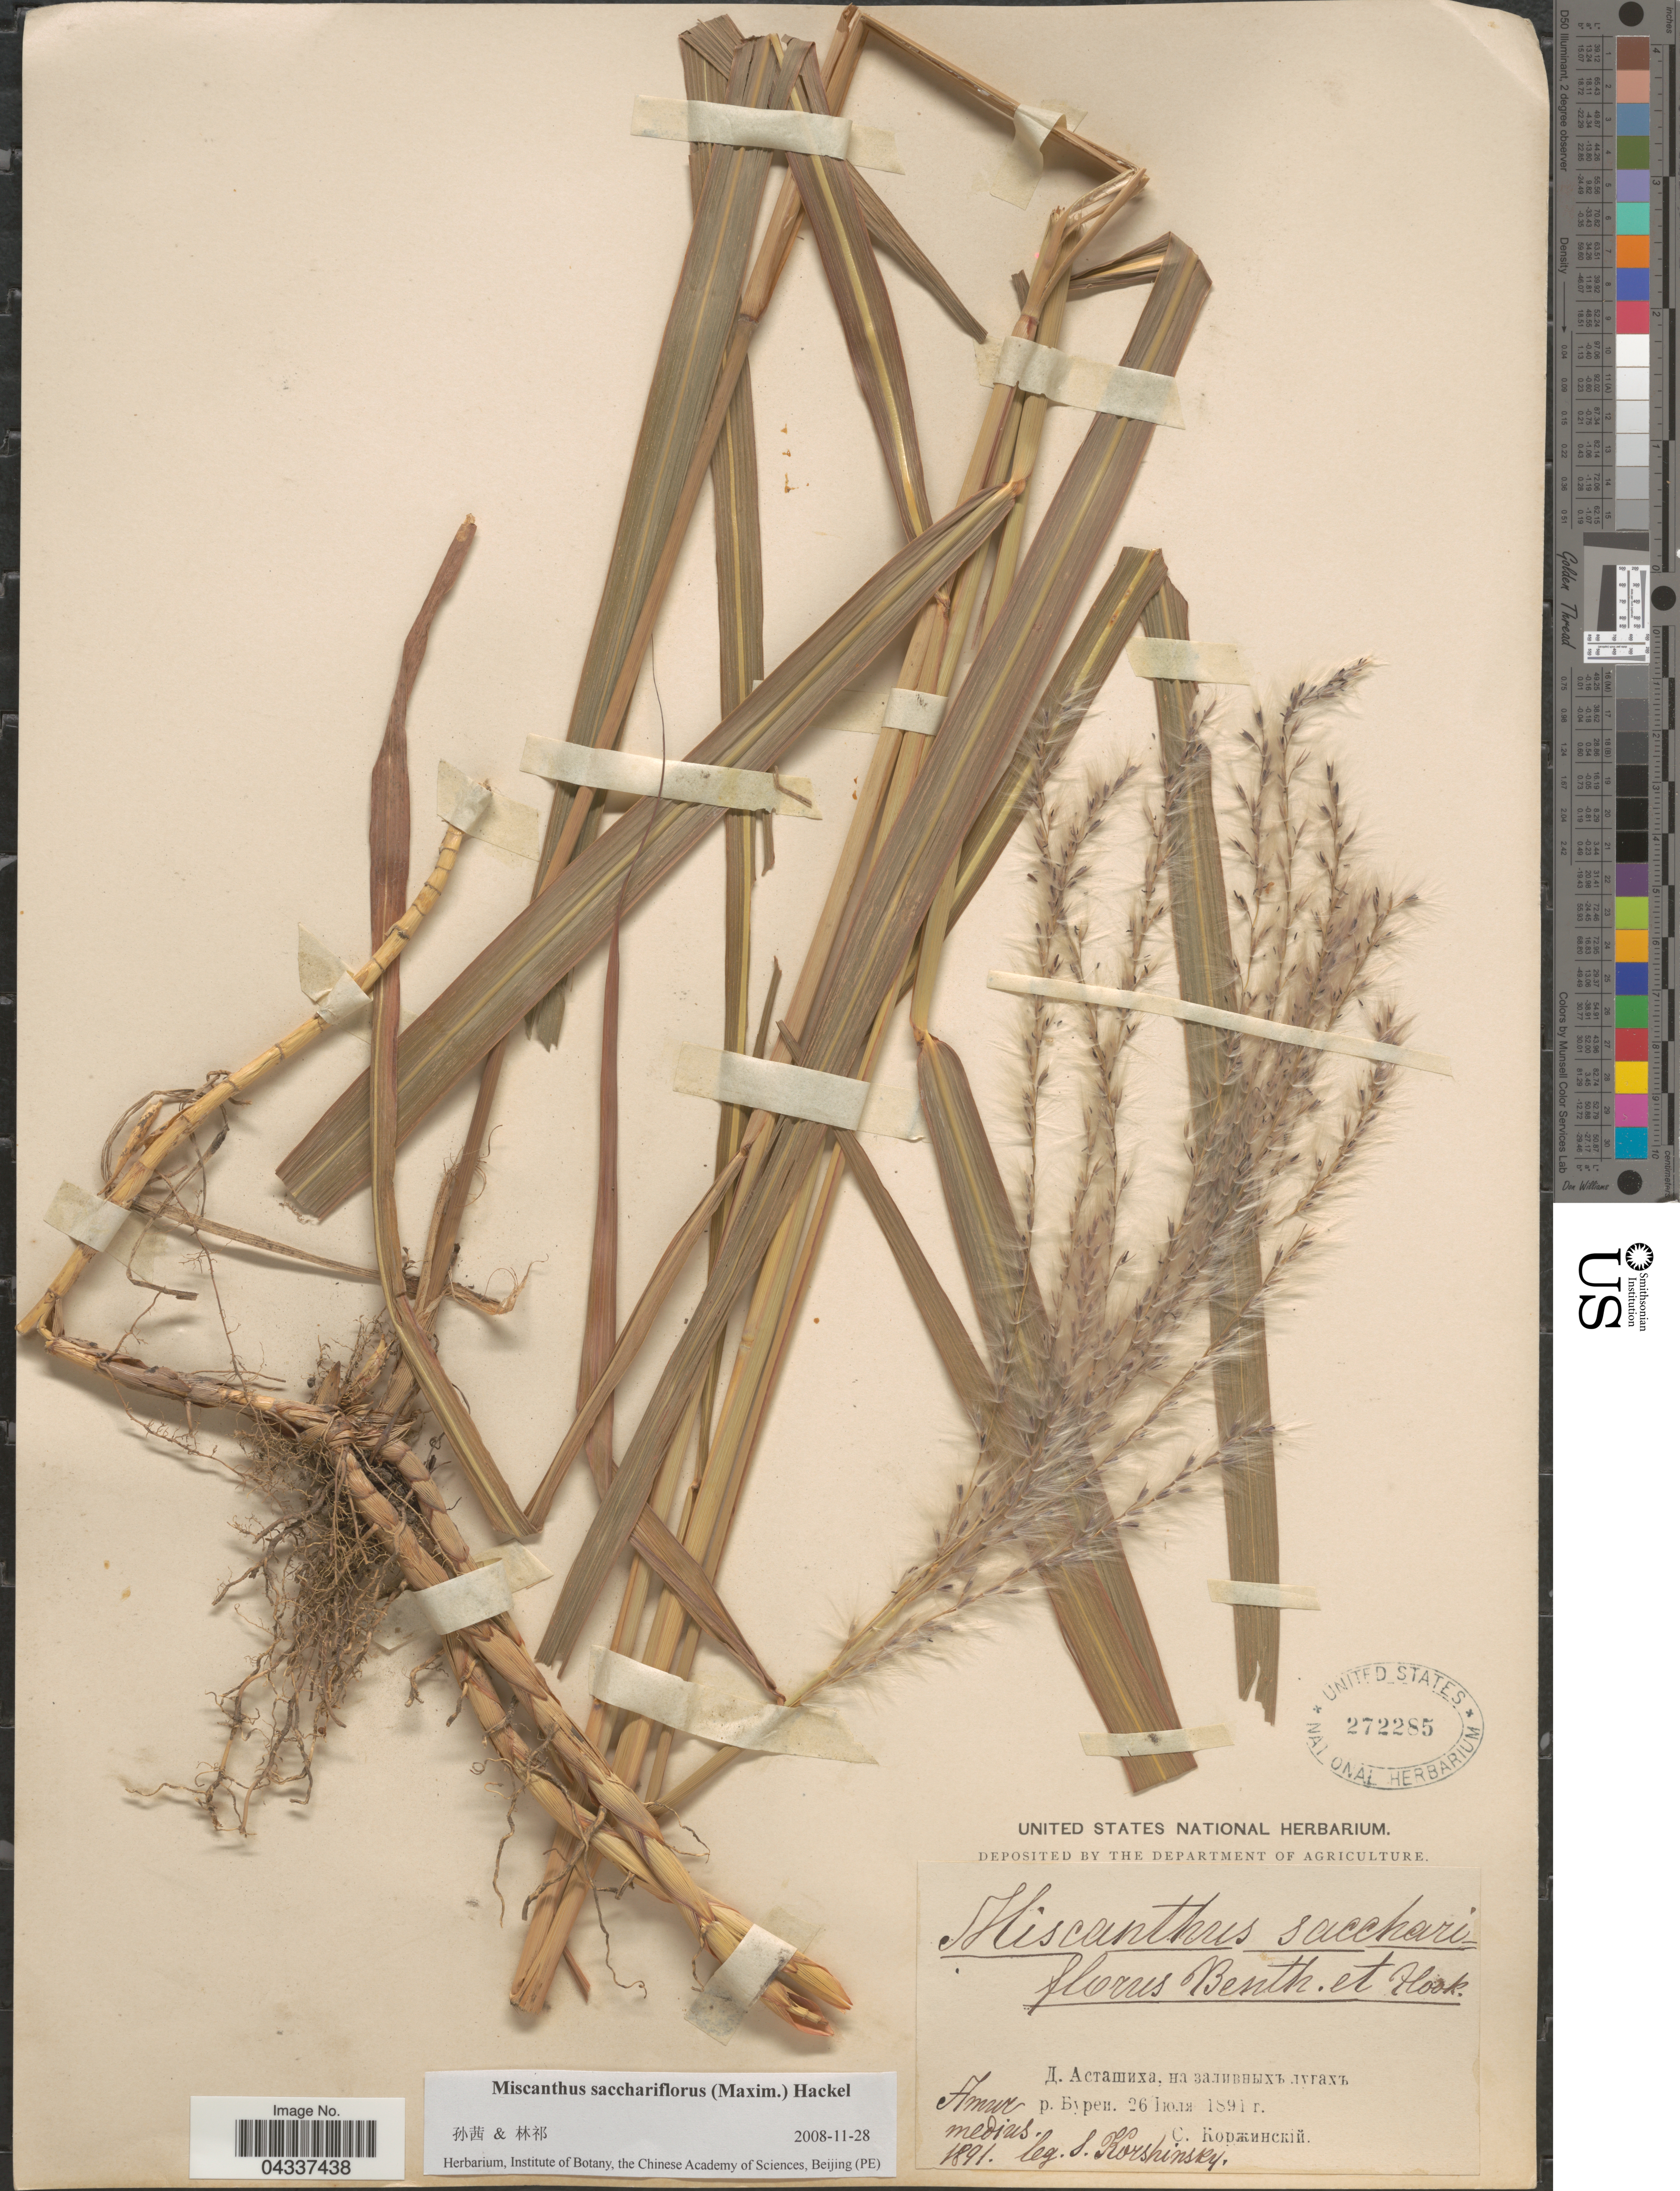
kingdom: Plantae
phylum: Tracheophyta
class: Liliopsida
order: Poales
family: Poaceae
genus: Miscanthus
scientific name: Miscanthus sacchariflorus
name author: (Maxim.) Hack.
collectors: S. I. Korshinsky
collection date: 1891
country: Russian Federation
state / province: Amur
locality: Amur medius.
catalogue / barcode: US 272285